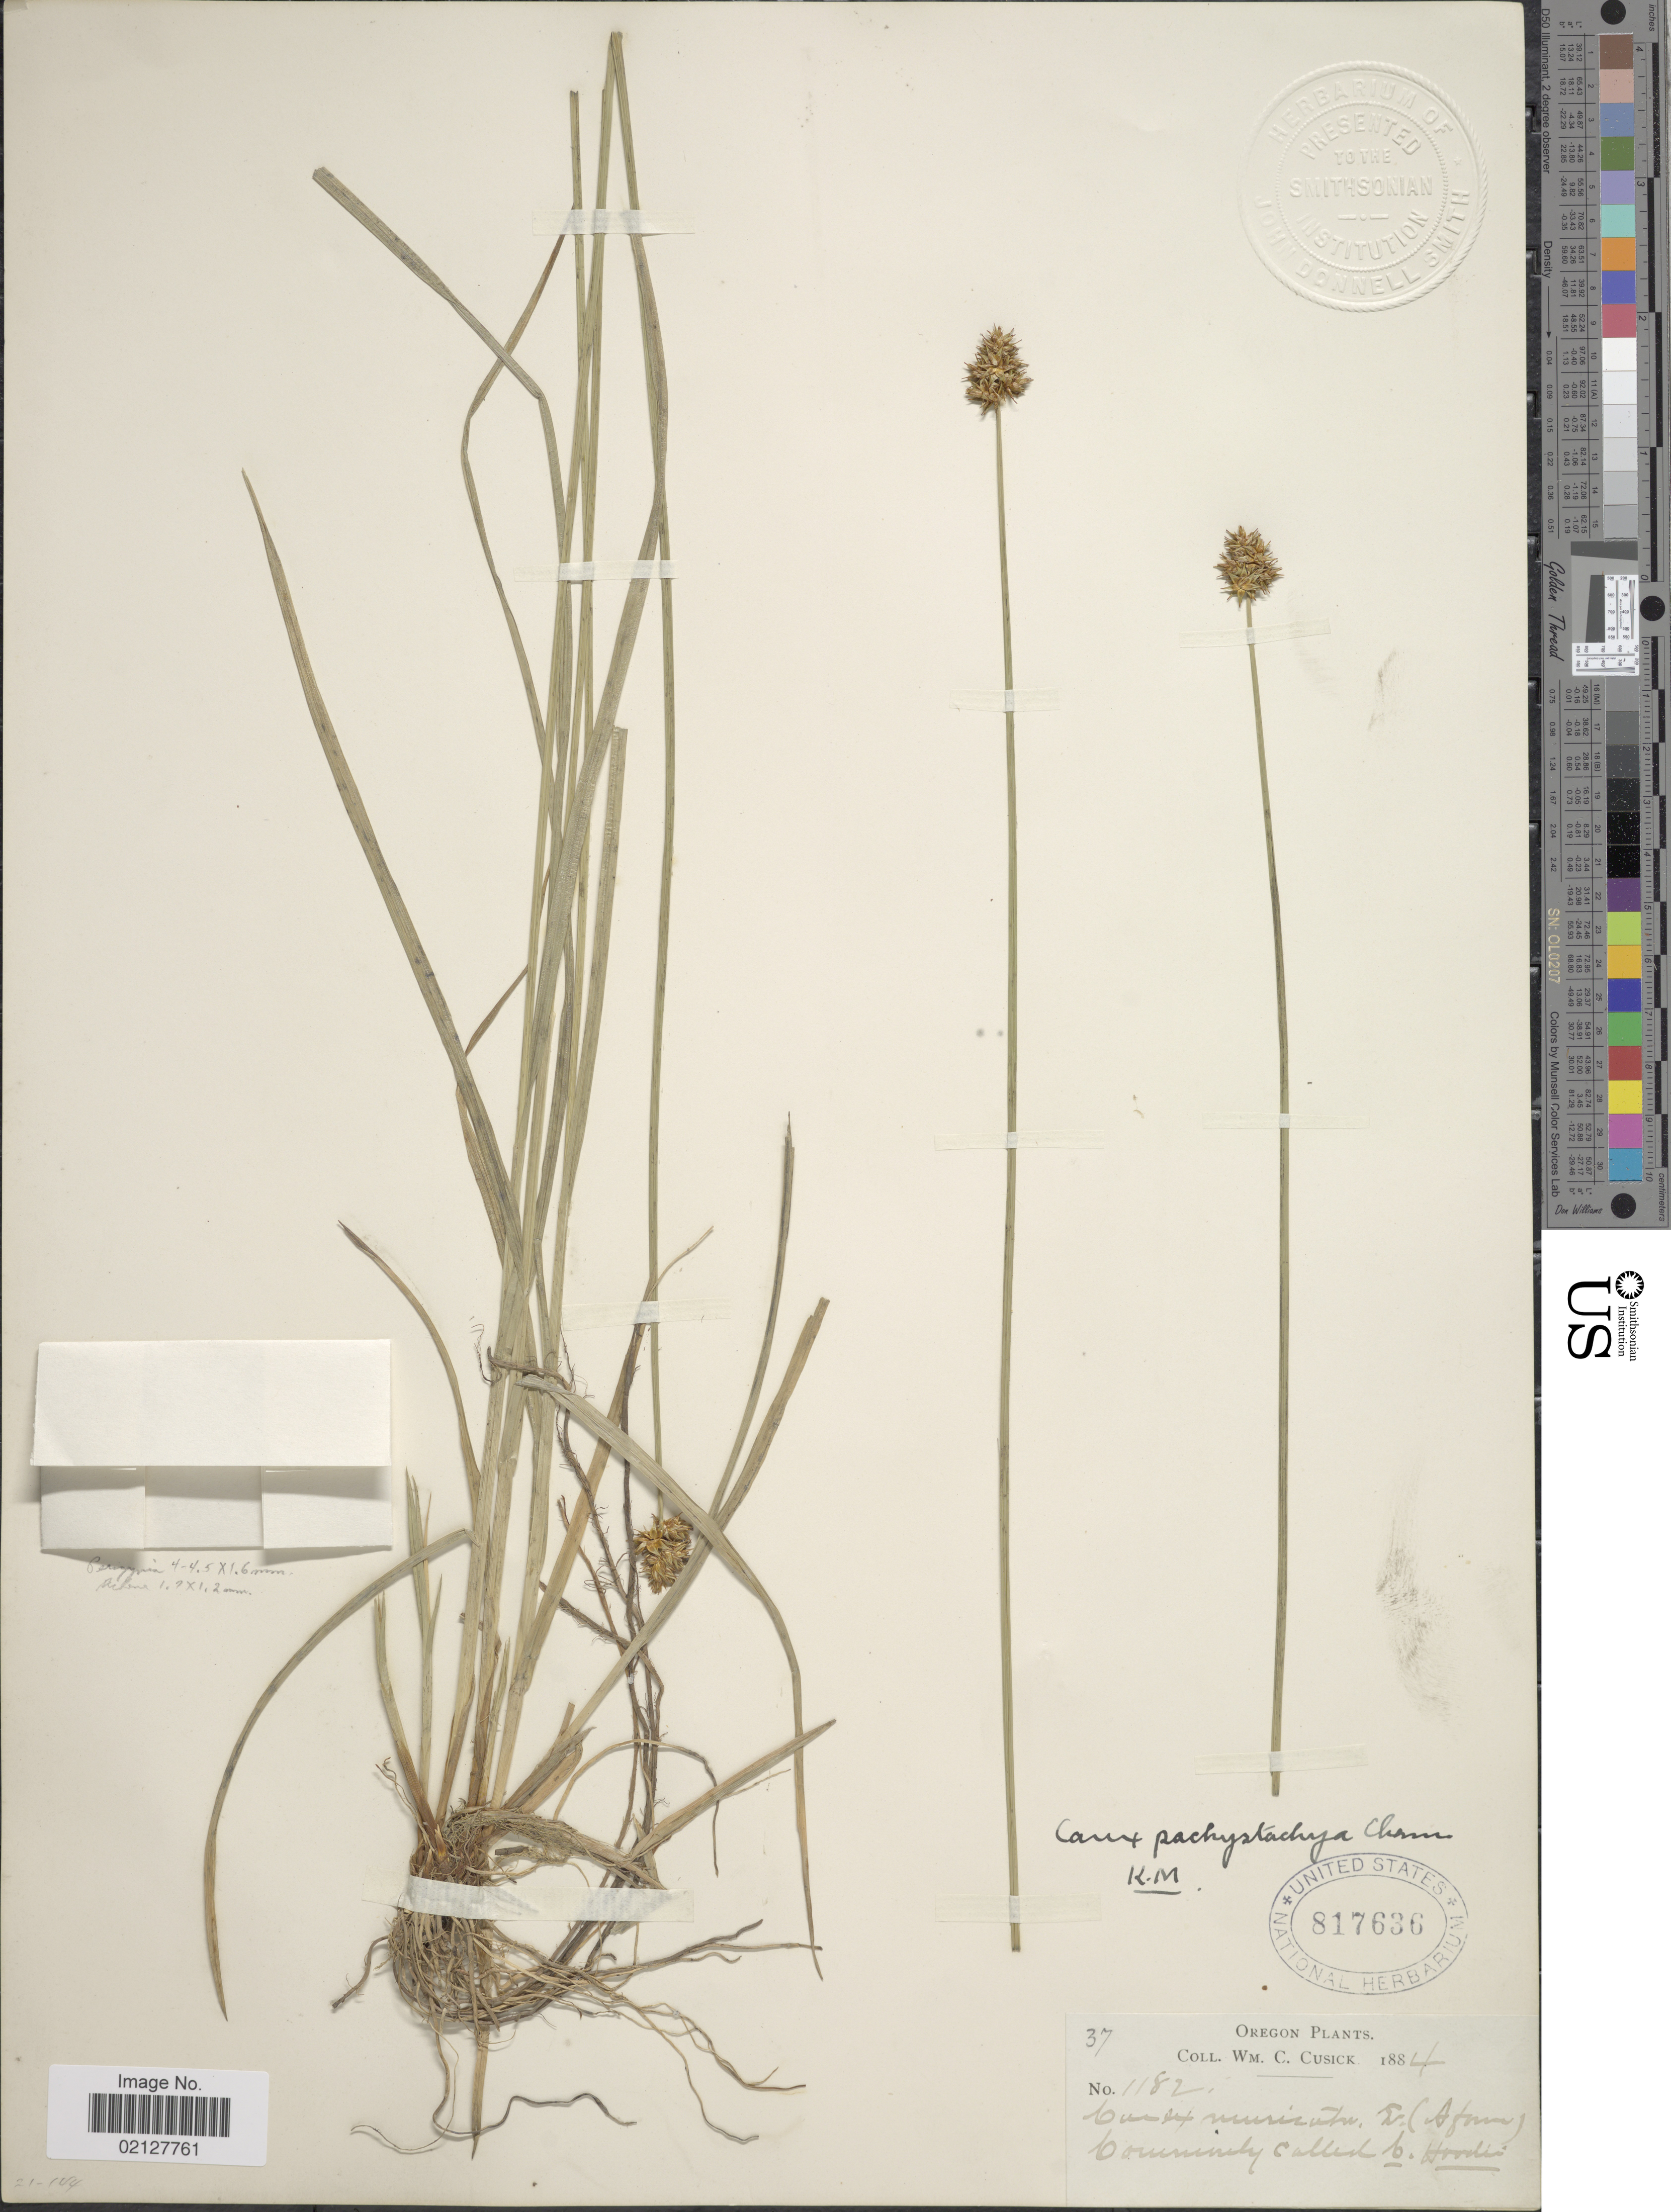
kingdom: Plantae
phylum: Tracheophyta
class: Liliopsida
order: Poales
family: Cyperaceae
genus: Carex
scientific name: Carex pachystachya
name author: Cham. ex Steud.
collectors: W. C. Cusick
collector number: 1182/37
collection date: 1884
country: United States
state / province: Oregon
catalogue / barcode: US 817636